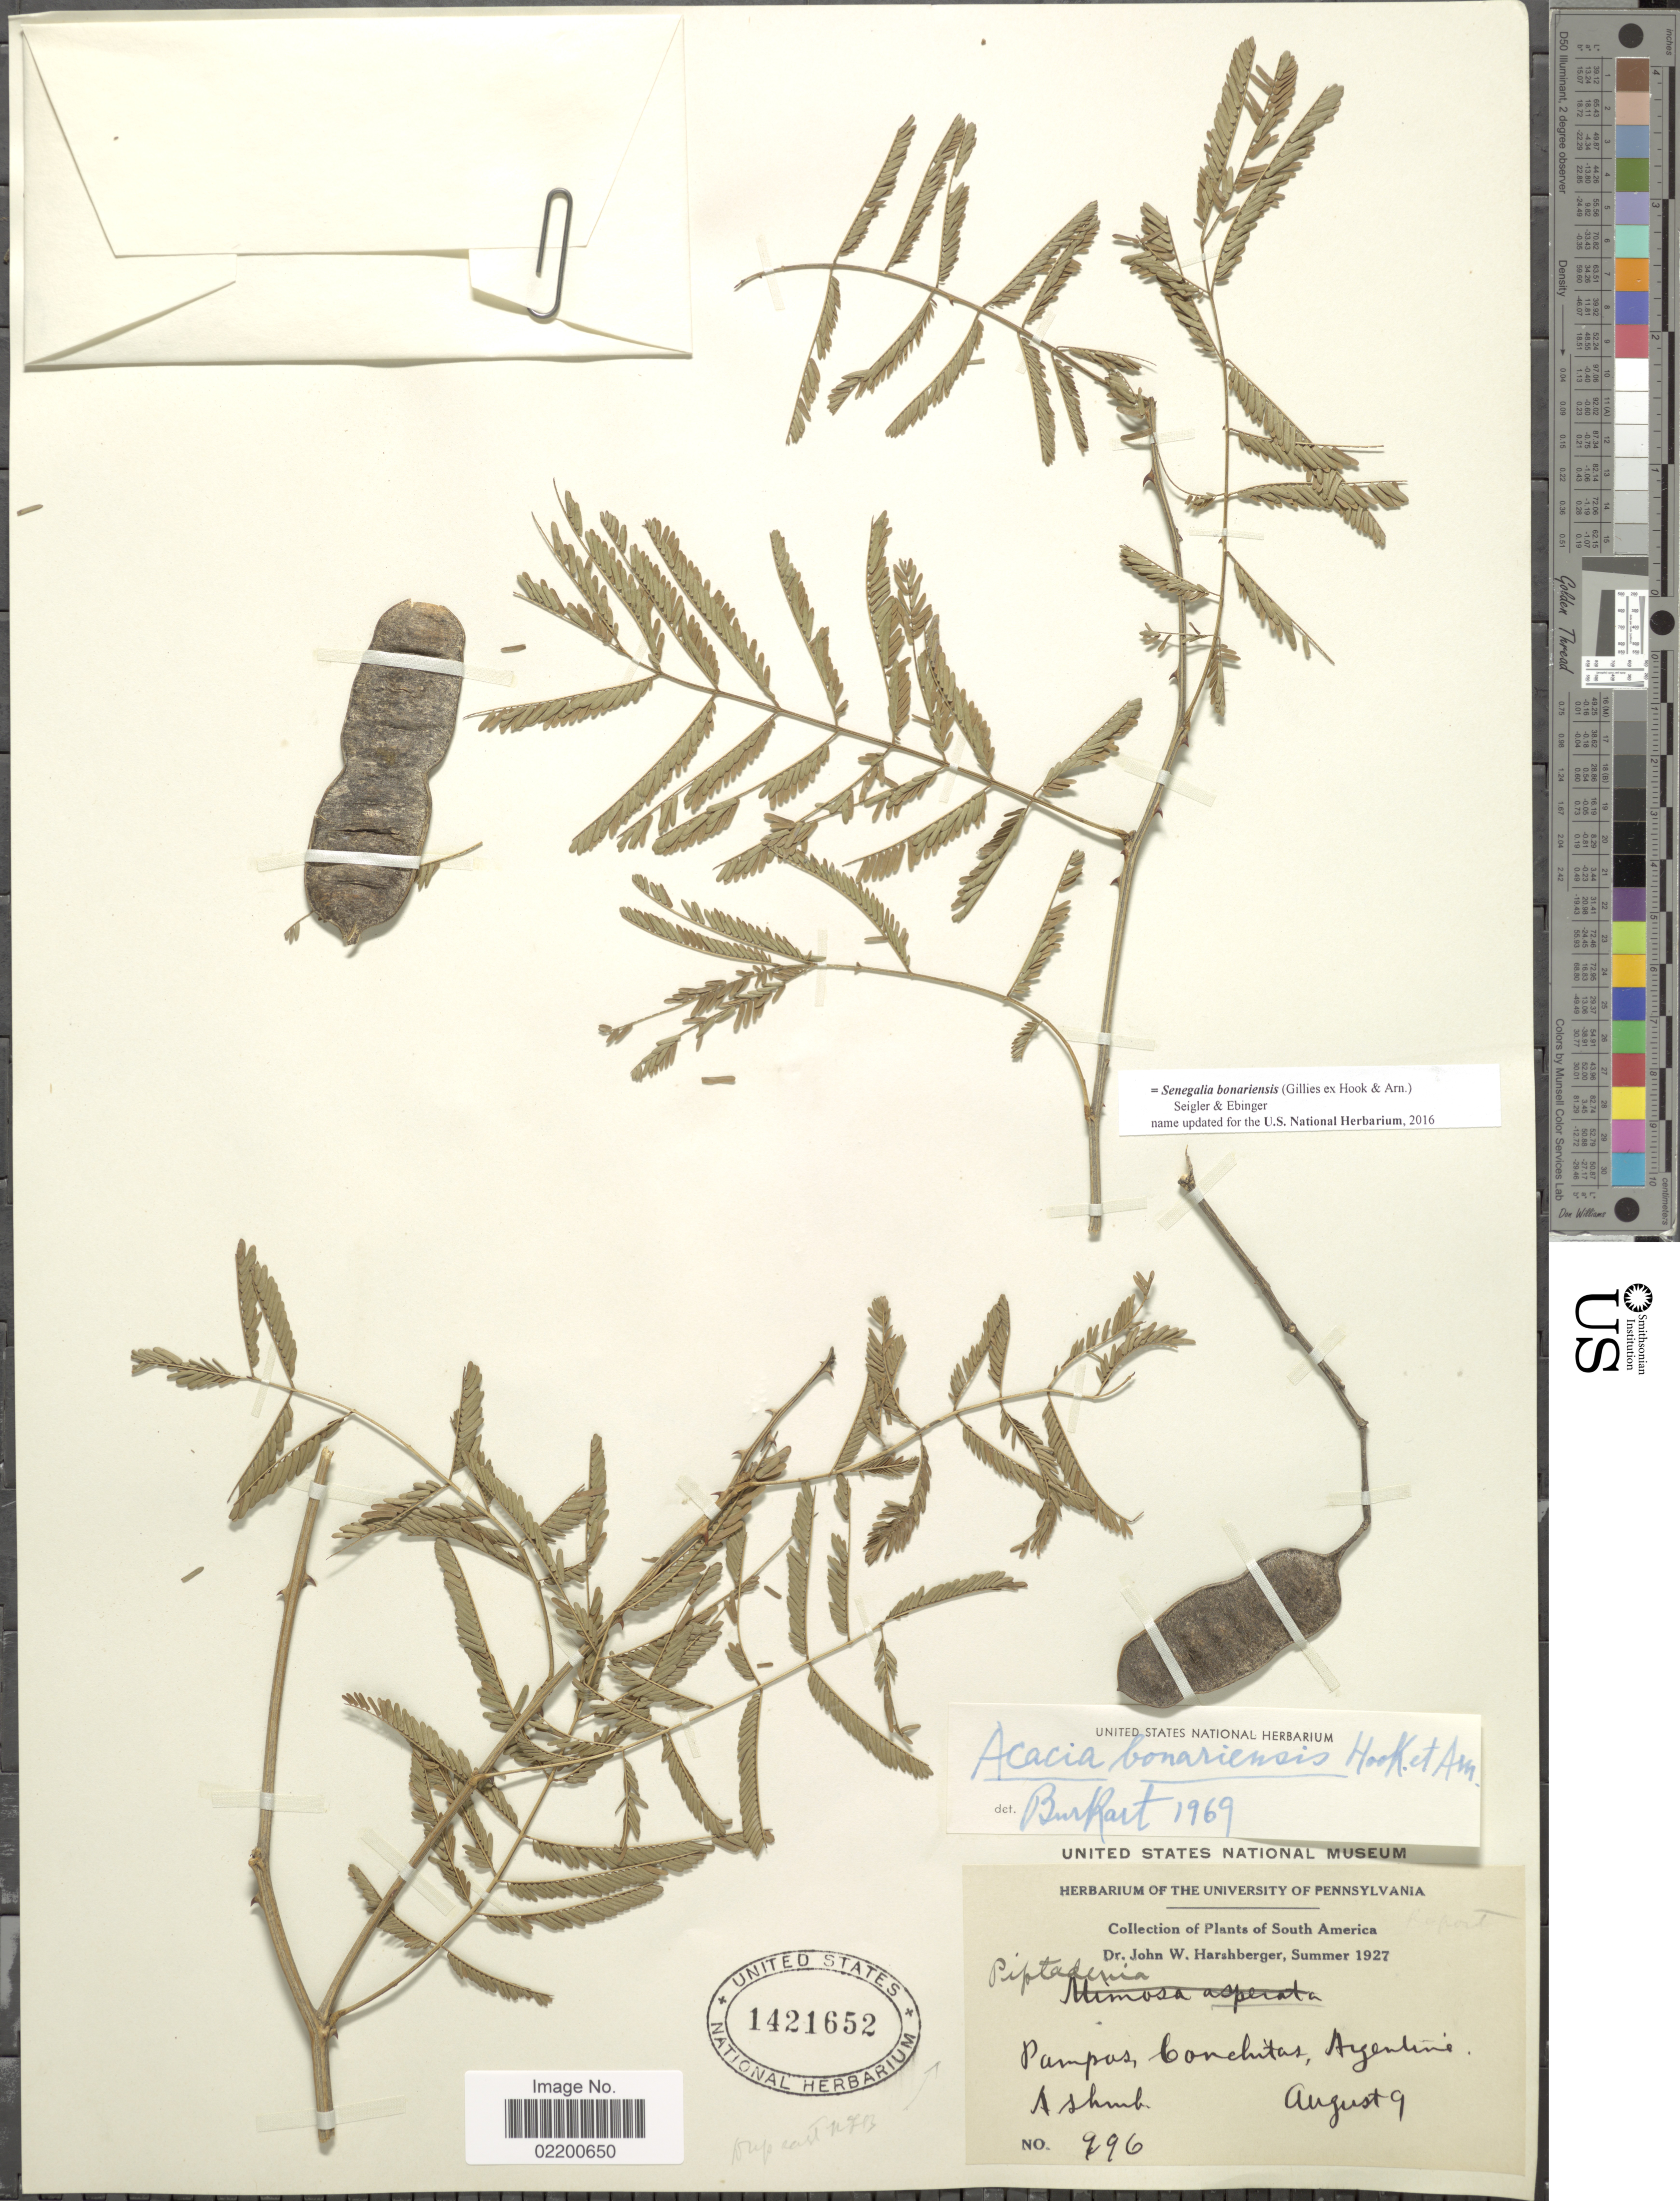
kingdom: Plantae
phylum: Tracheophyta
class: Magnoliopsida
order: Fabales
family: Fabaceae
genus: Senegalia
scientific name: Senegalia bonariensis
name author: (Gillies ex Hook. & Arn.) Seigler & Ebinger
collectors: J. W. Harshberger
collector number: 996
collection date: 1927-08-09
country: Argentina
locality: Pampas, Corelitas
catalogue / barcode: US 1421652